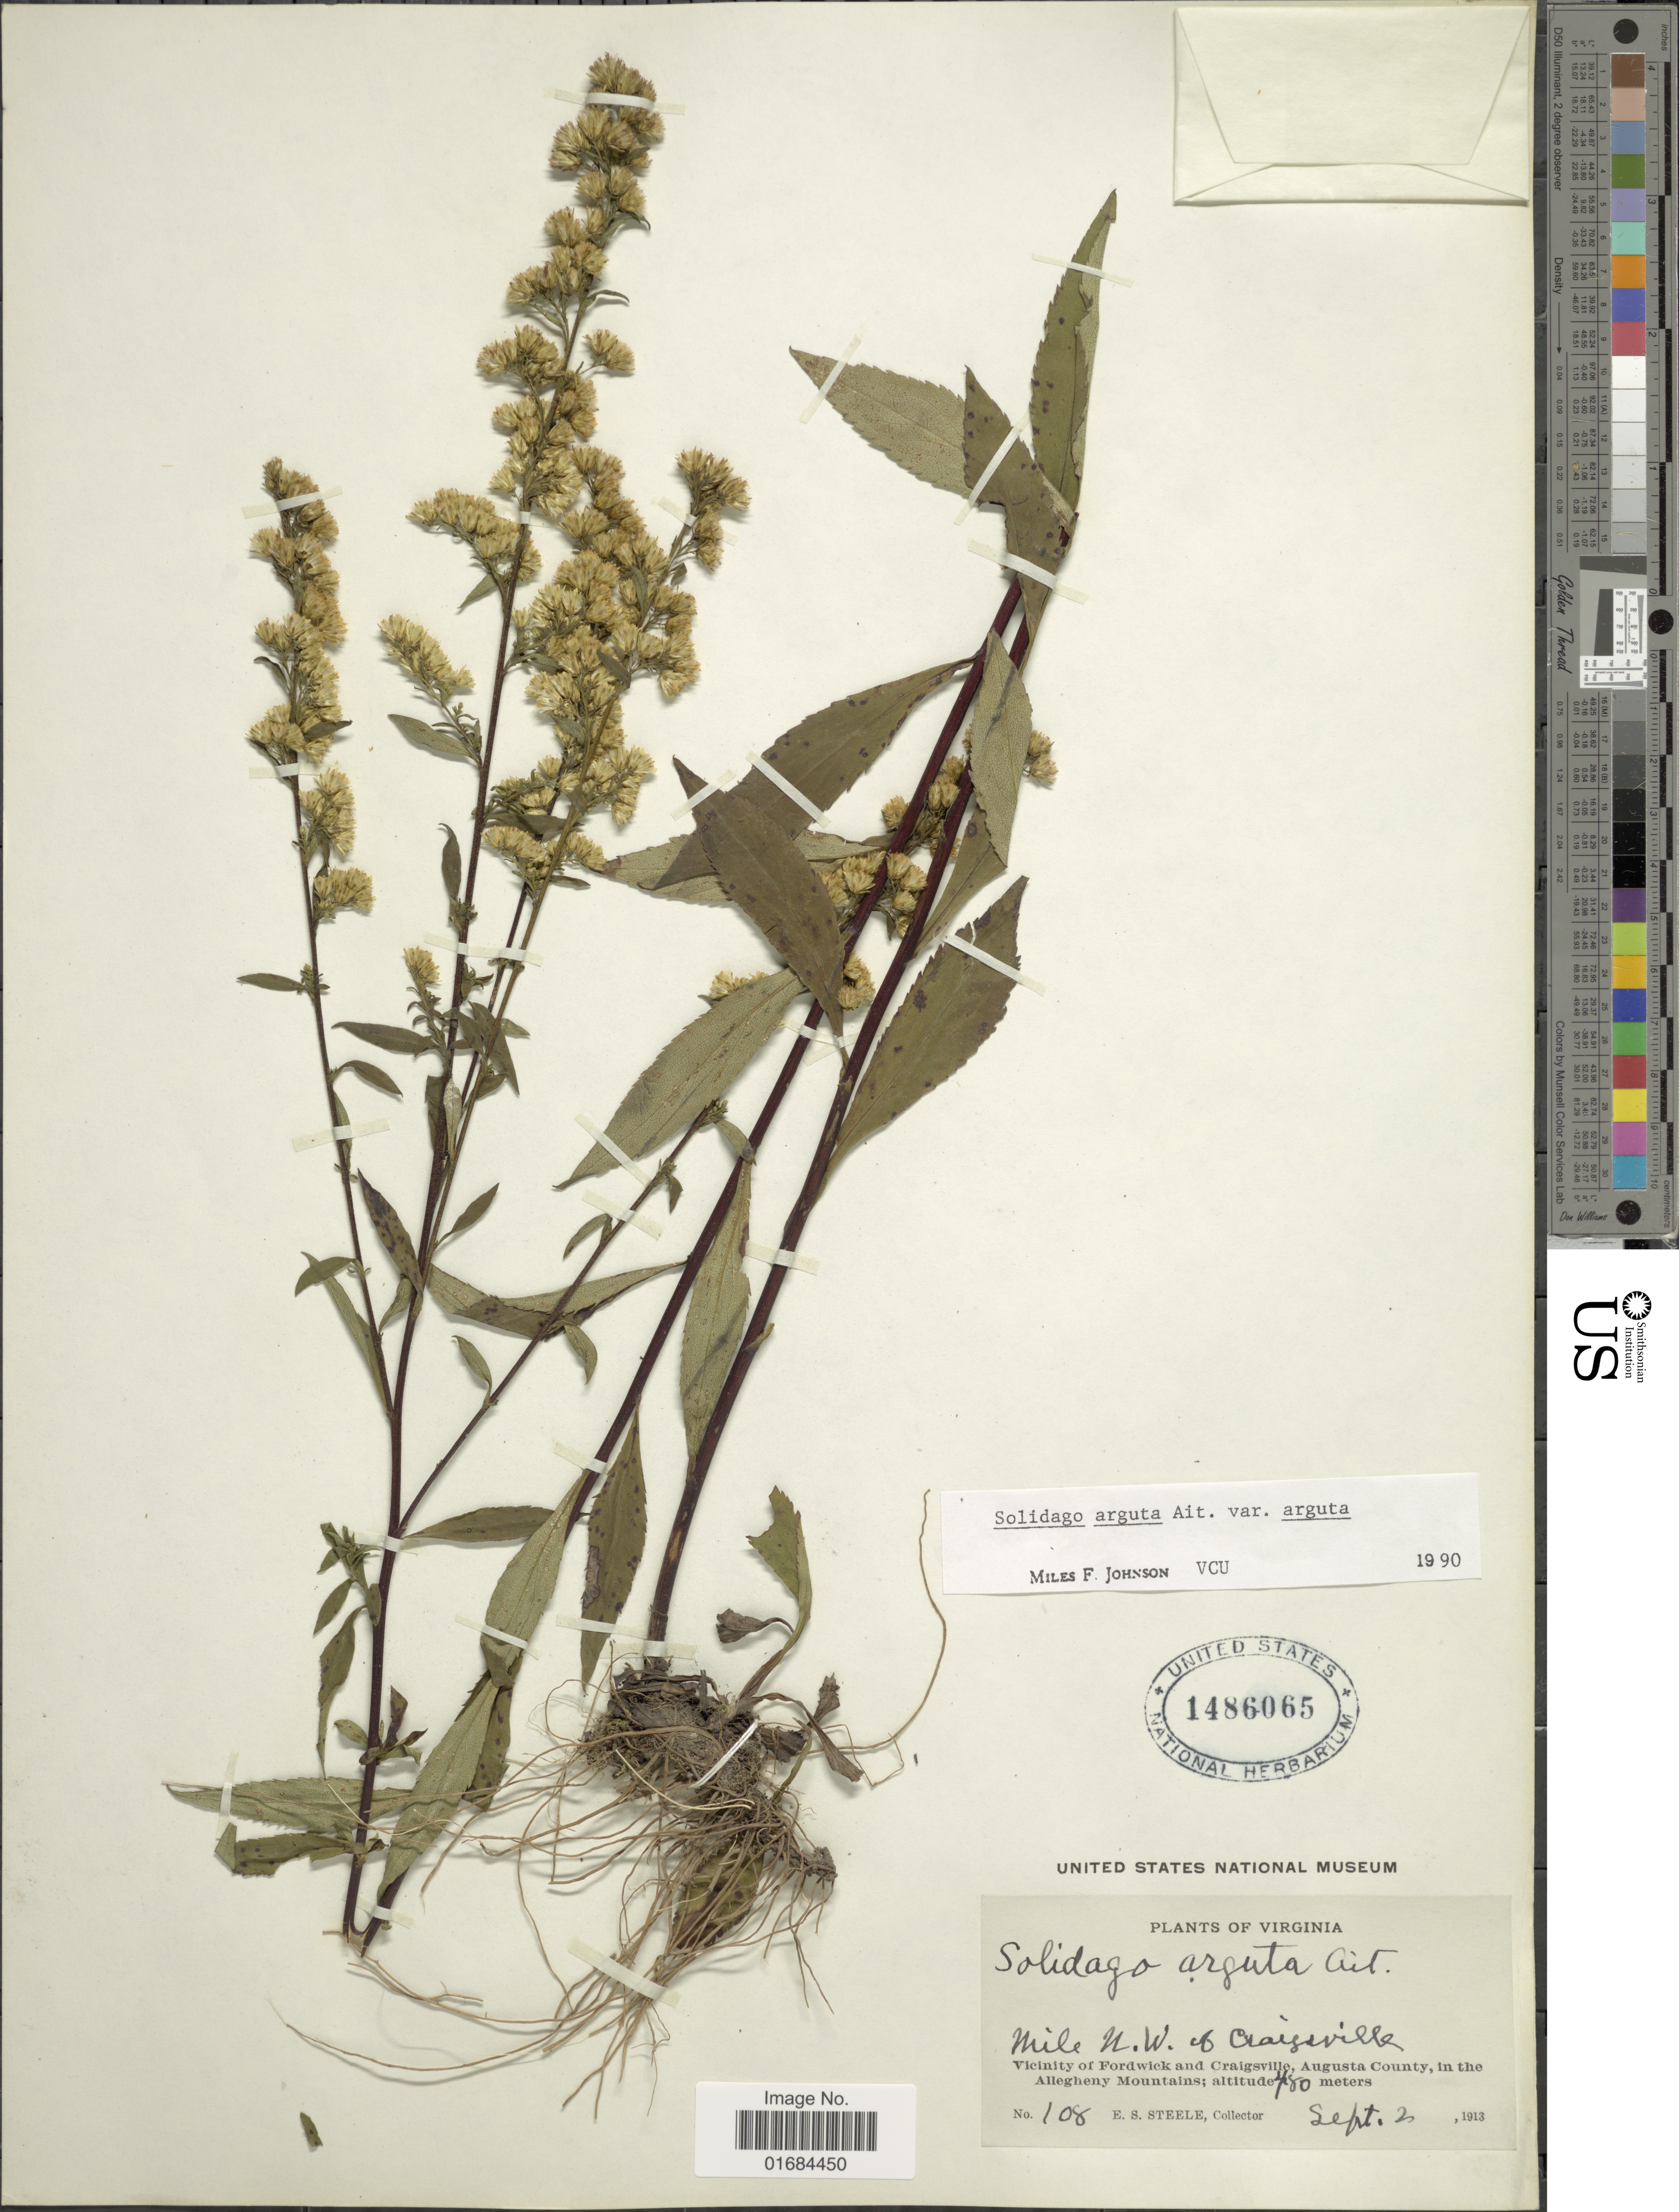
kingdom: Plantae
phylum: Tracheophyta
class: Magnoliopsida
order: Asterales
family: Asteraceae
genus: Solidago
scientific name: Solidago arguta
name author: Aiton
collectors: E. Steele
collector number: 108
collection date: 1913-09-02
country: United States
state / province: Virginia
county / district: Augusta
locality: Mile N.W. of Craigsville, Vicinity of Fordwick and Craigsville, Augusta Counry, in the Allegheny Mountains.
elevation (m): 480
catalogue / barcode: US 1486065